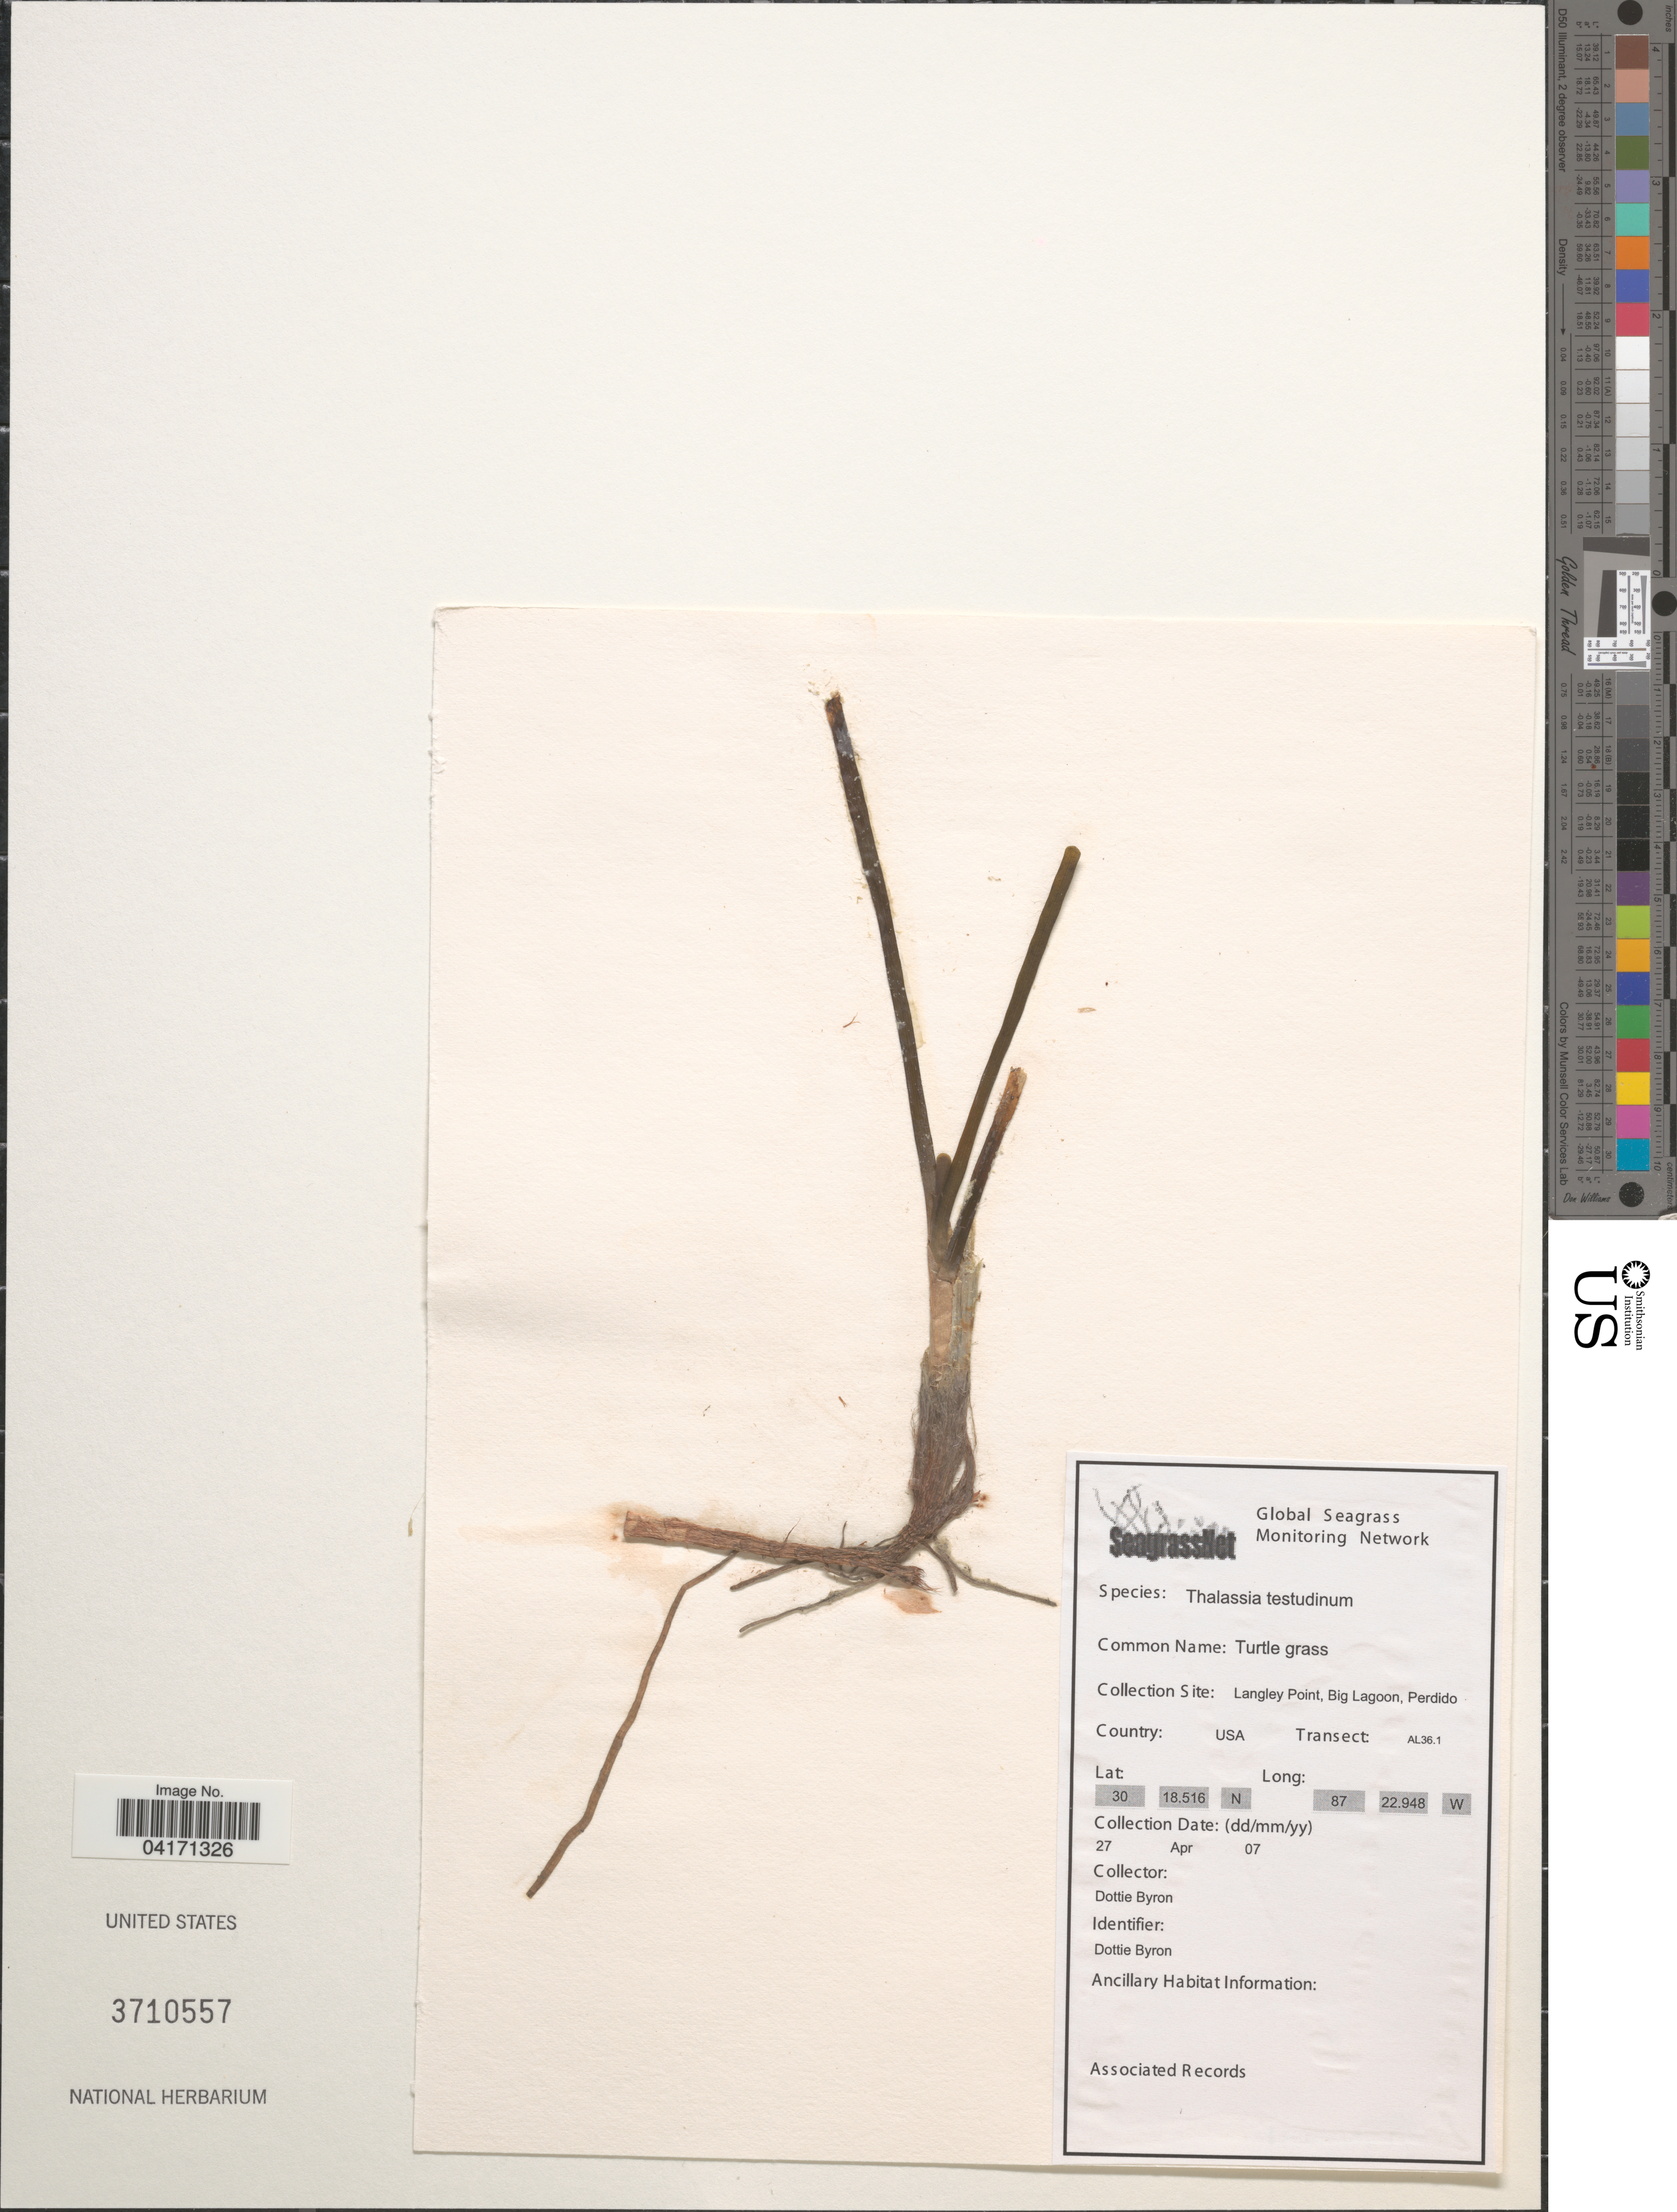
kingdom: Plantae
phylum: Tracheophyta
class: Liliopsida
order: Alismatales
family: Hydrocharitaceae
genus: Thalassia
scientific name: Thalassia testudinum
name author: Banks & Sol. ex K.D. Koenig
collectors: D. Byron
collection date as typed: Transcribed d/m/y: 27/4/7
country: United States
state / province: Alabama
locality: Langley Point, Big Lagoon, Perdido. Transect: AL36.1.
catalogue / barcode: US 3710557